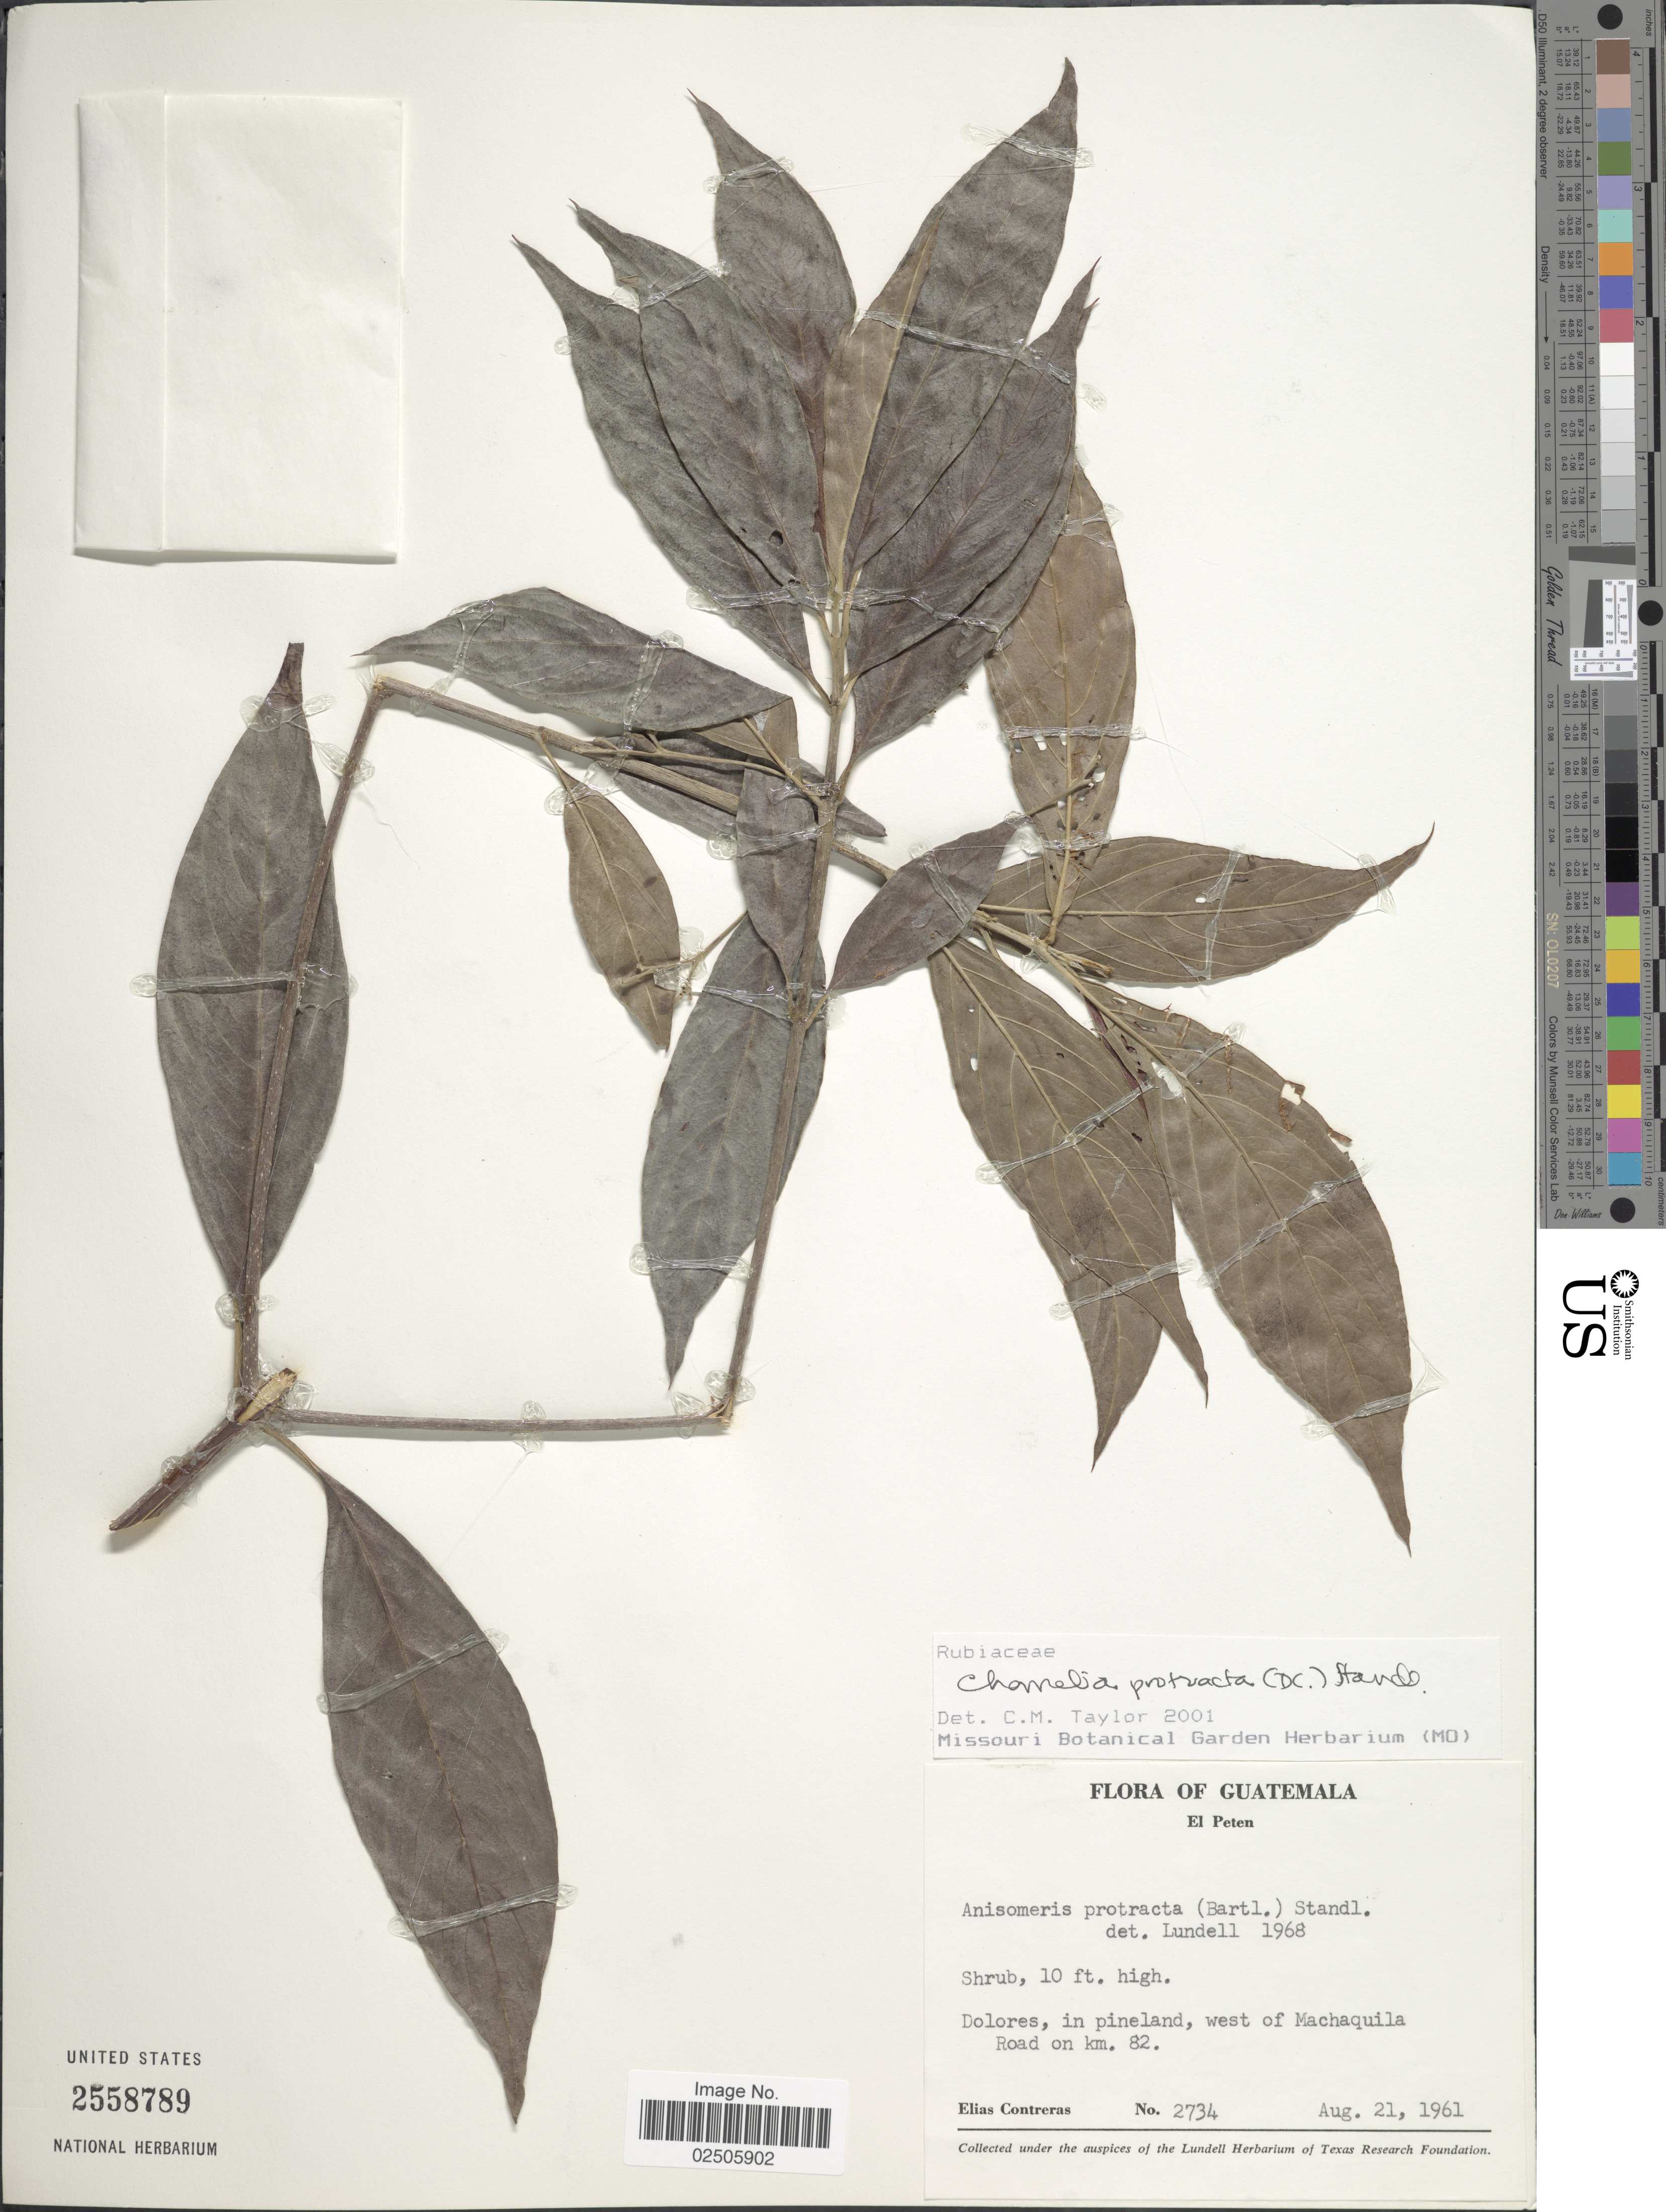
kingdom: Plantae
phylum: Tracheophyta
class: Magnoliopsida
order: Gentianales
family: Rubiaceae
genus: Chomelia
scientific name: Chomelia protracta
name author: (Bartl. ex DC.) Standl.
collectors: E. Contreras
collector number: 2734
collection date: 1961-08-21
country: Guatemala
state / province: El Petén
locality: Dolores, in pineland, west of Machaquila Road on km 82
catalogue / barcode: US 2558789